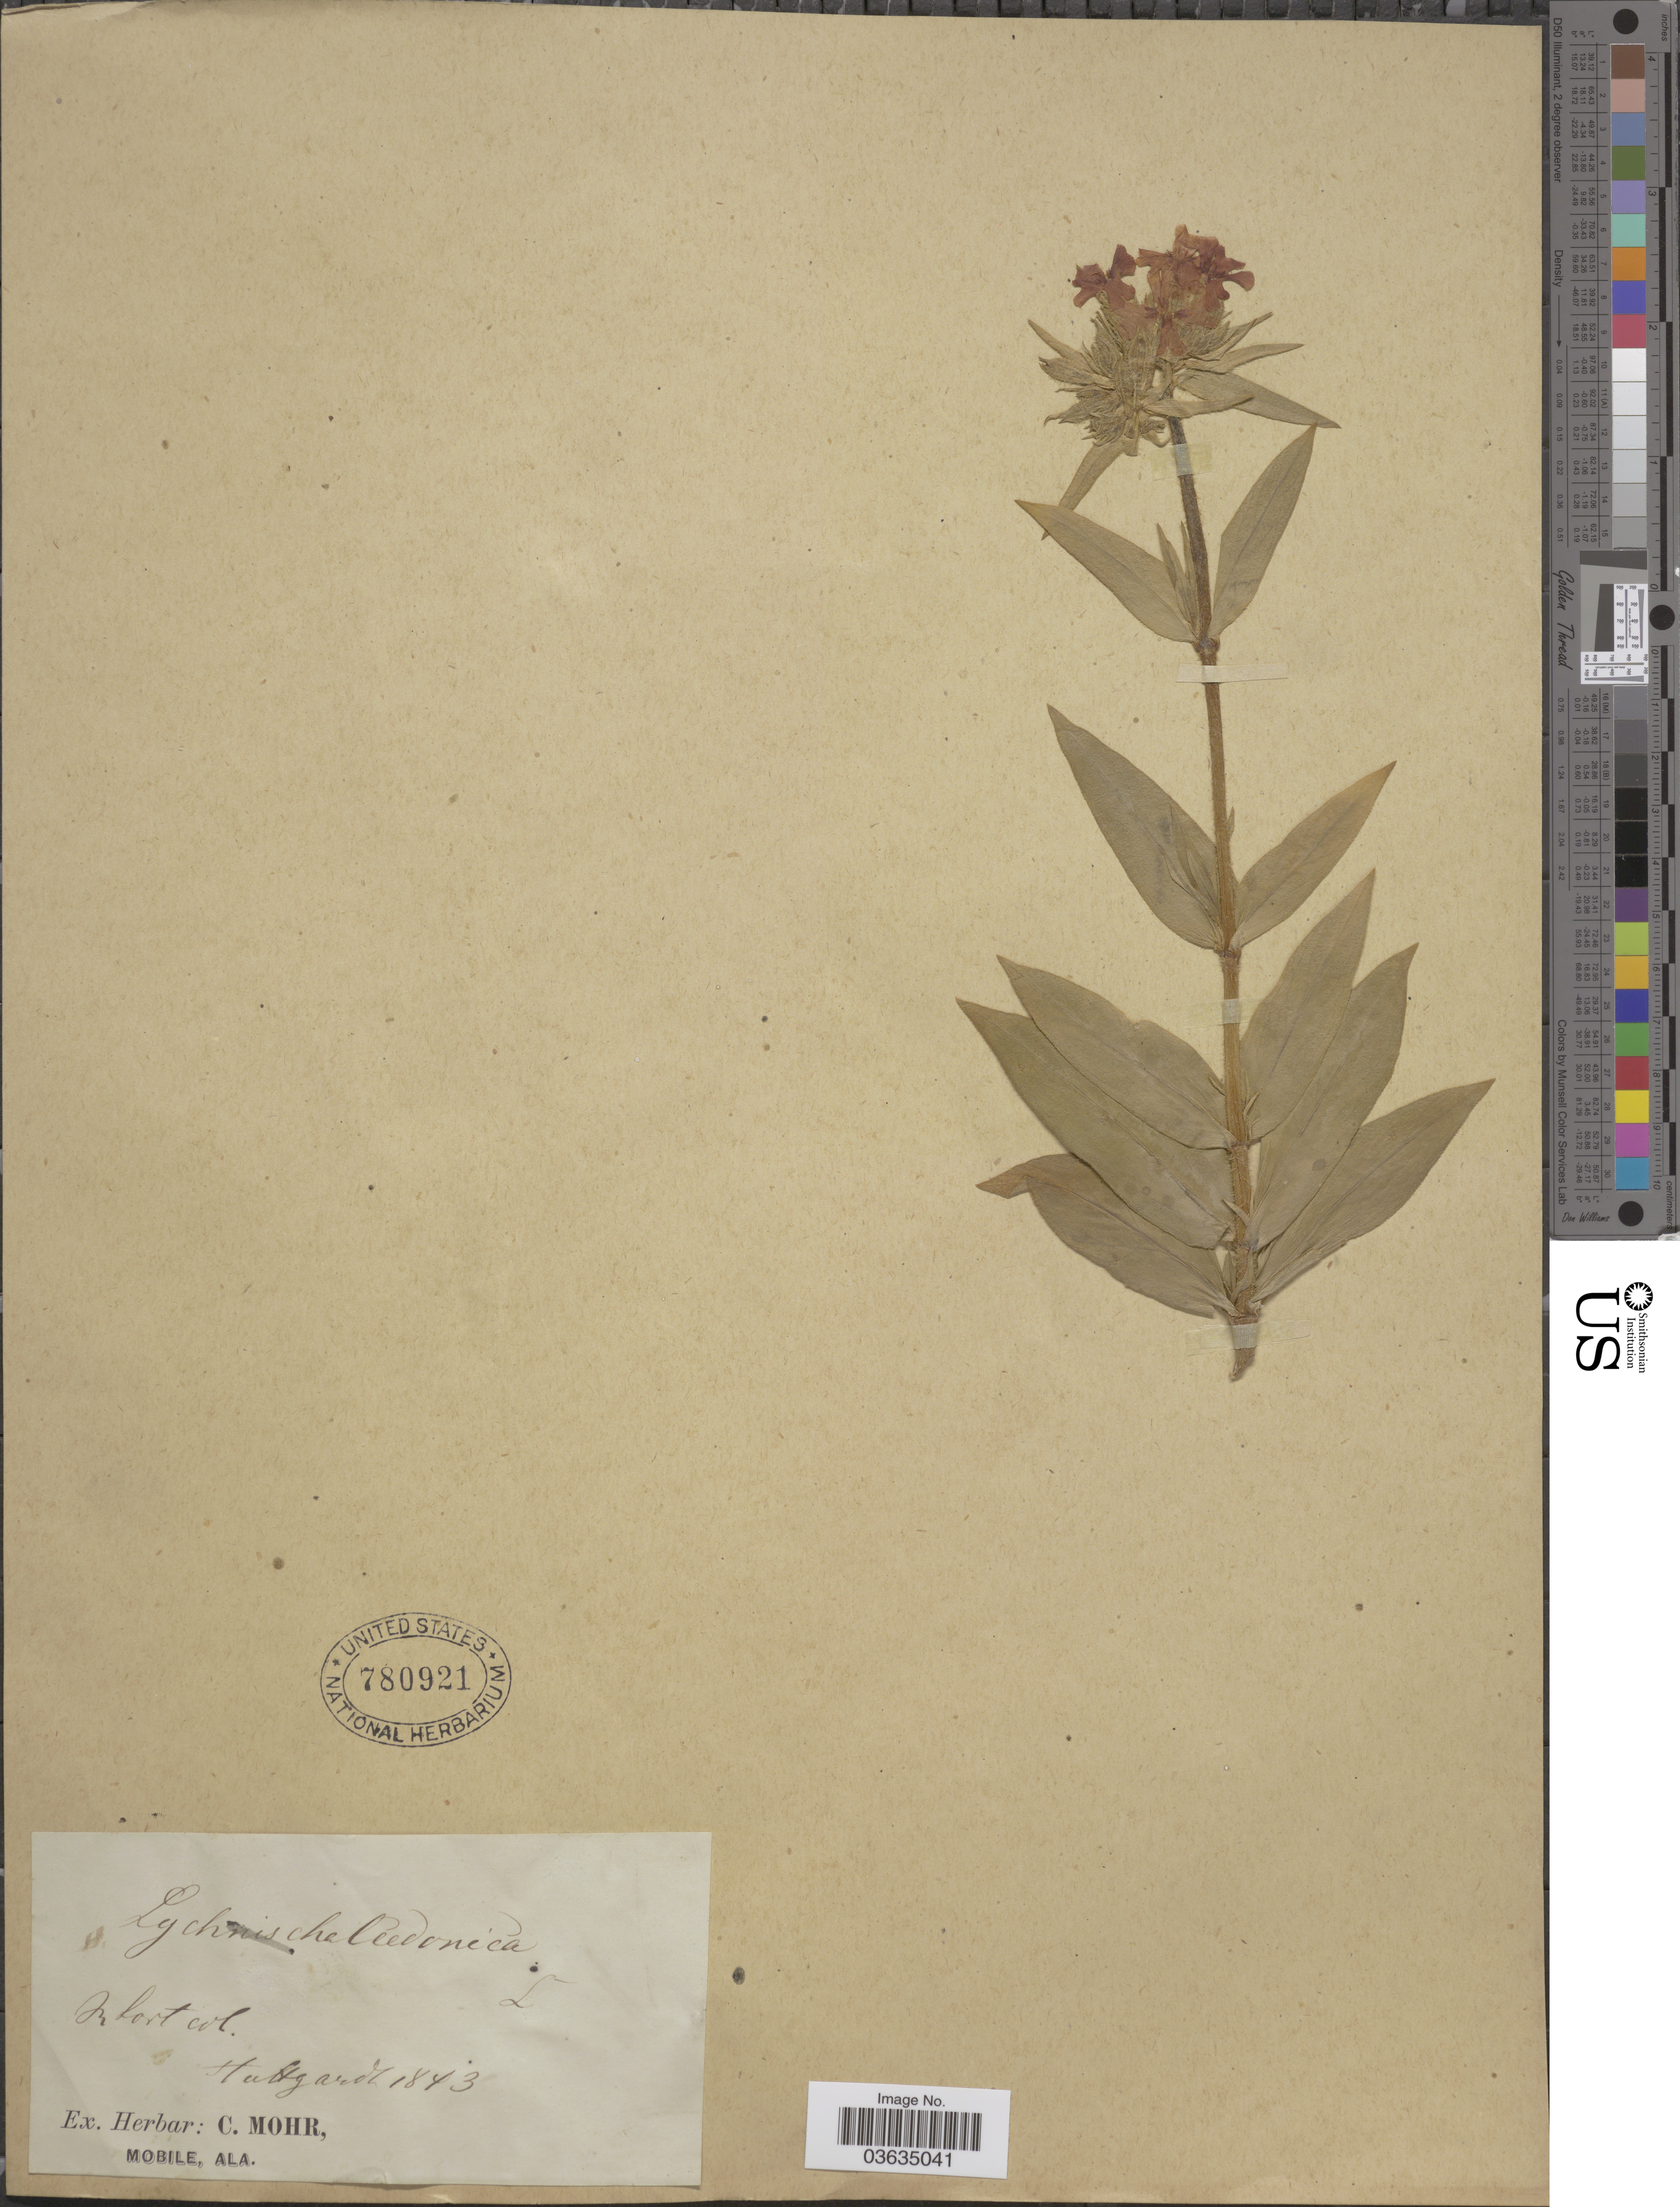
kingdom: Plantae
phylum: Tracheophyta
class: Magnoliopsida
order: Caryophyllales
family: Caryophyllaceae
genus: Silene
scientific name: Silene chalcedonica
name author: (L.) E.H.L. Krause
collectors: Huttgardt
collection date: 1843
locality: In hort.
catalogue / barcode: US 780921